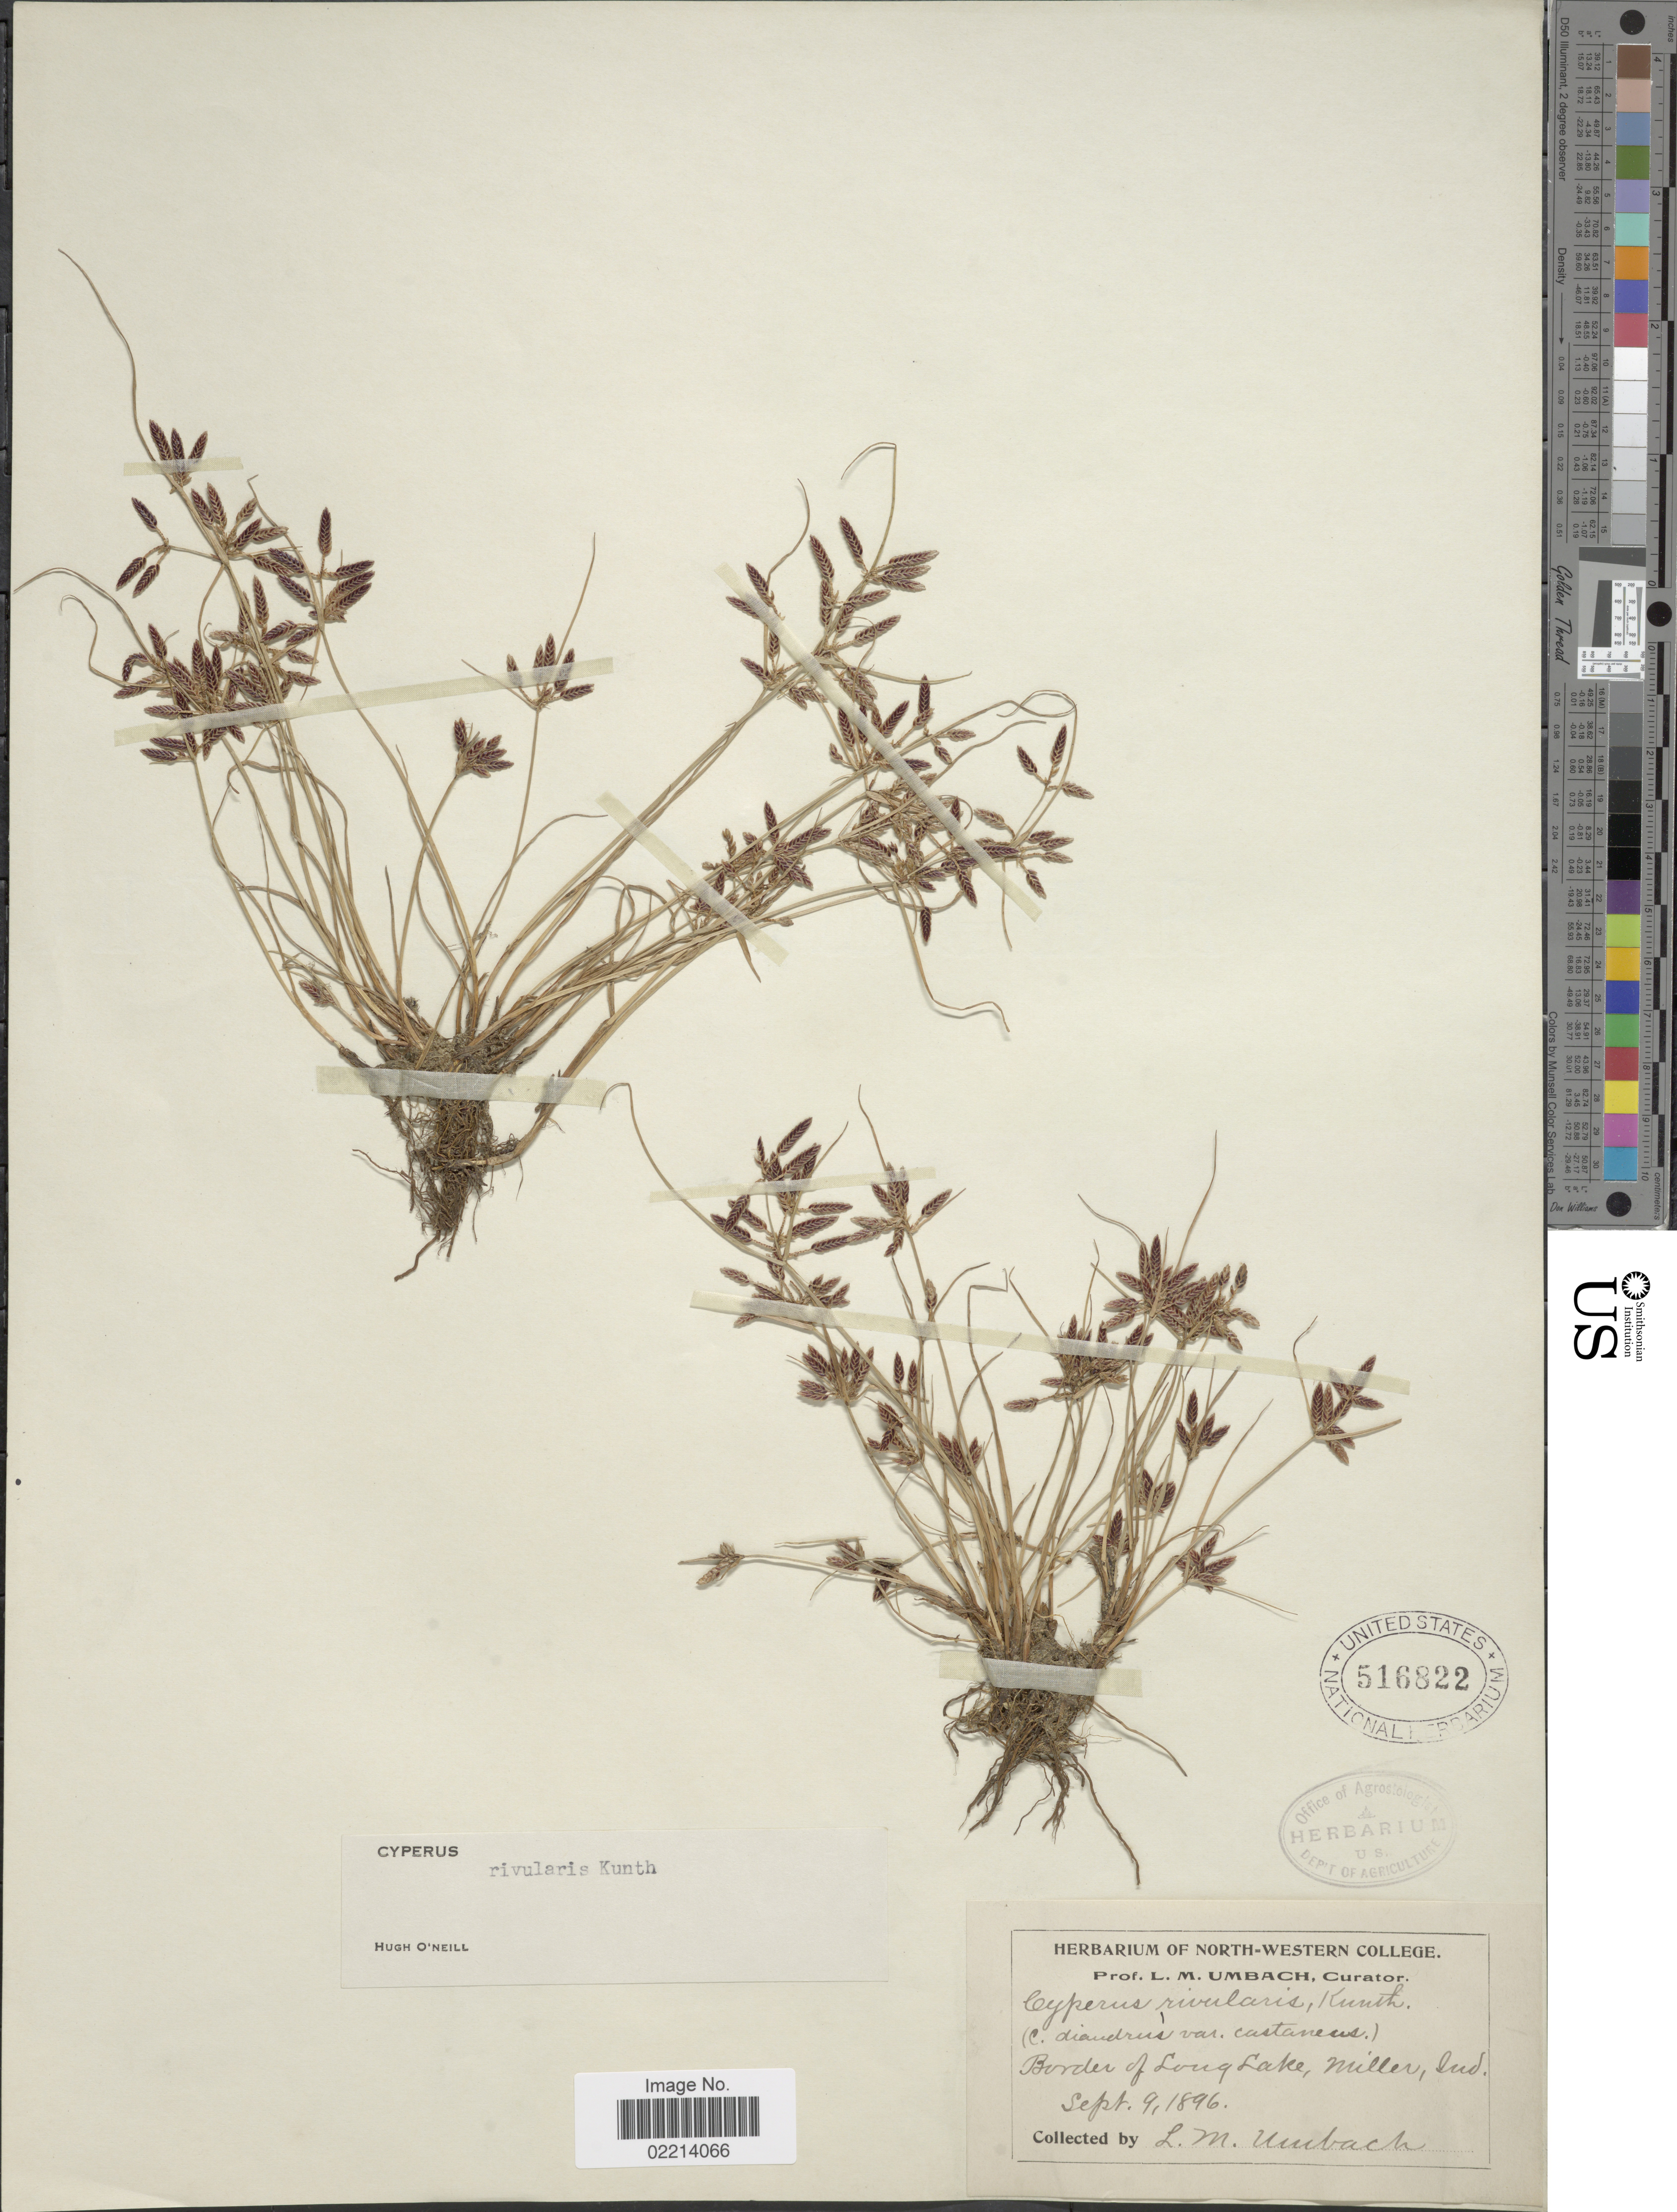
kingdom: Plantae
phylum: Tracheophyta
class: Liliopsida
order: Poales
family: Cyperaceae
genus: Cyperus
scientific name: Cyperus bipartitus Torr.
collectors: L. M. Umbach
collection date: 1896-09-09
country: United States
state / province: Indiana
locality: Border of Long Lake, Miller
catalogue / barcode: US 516822